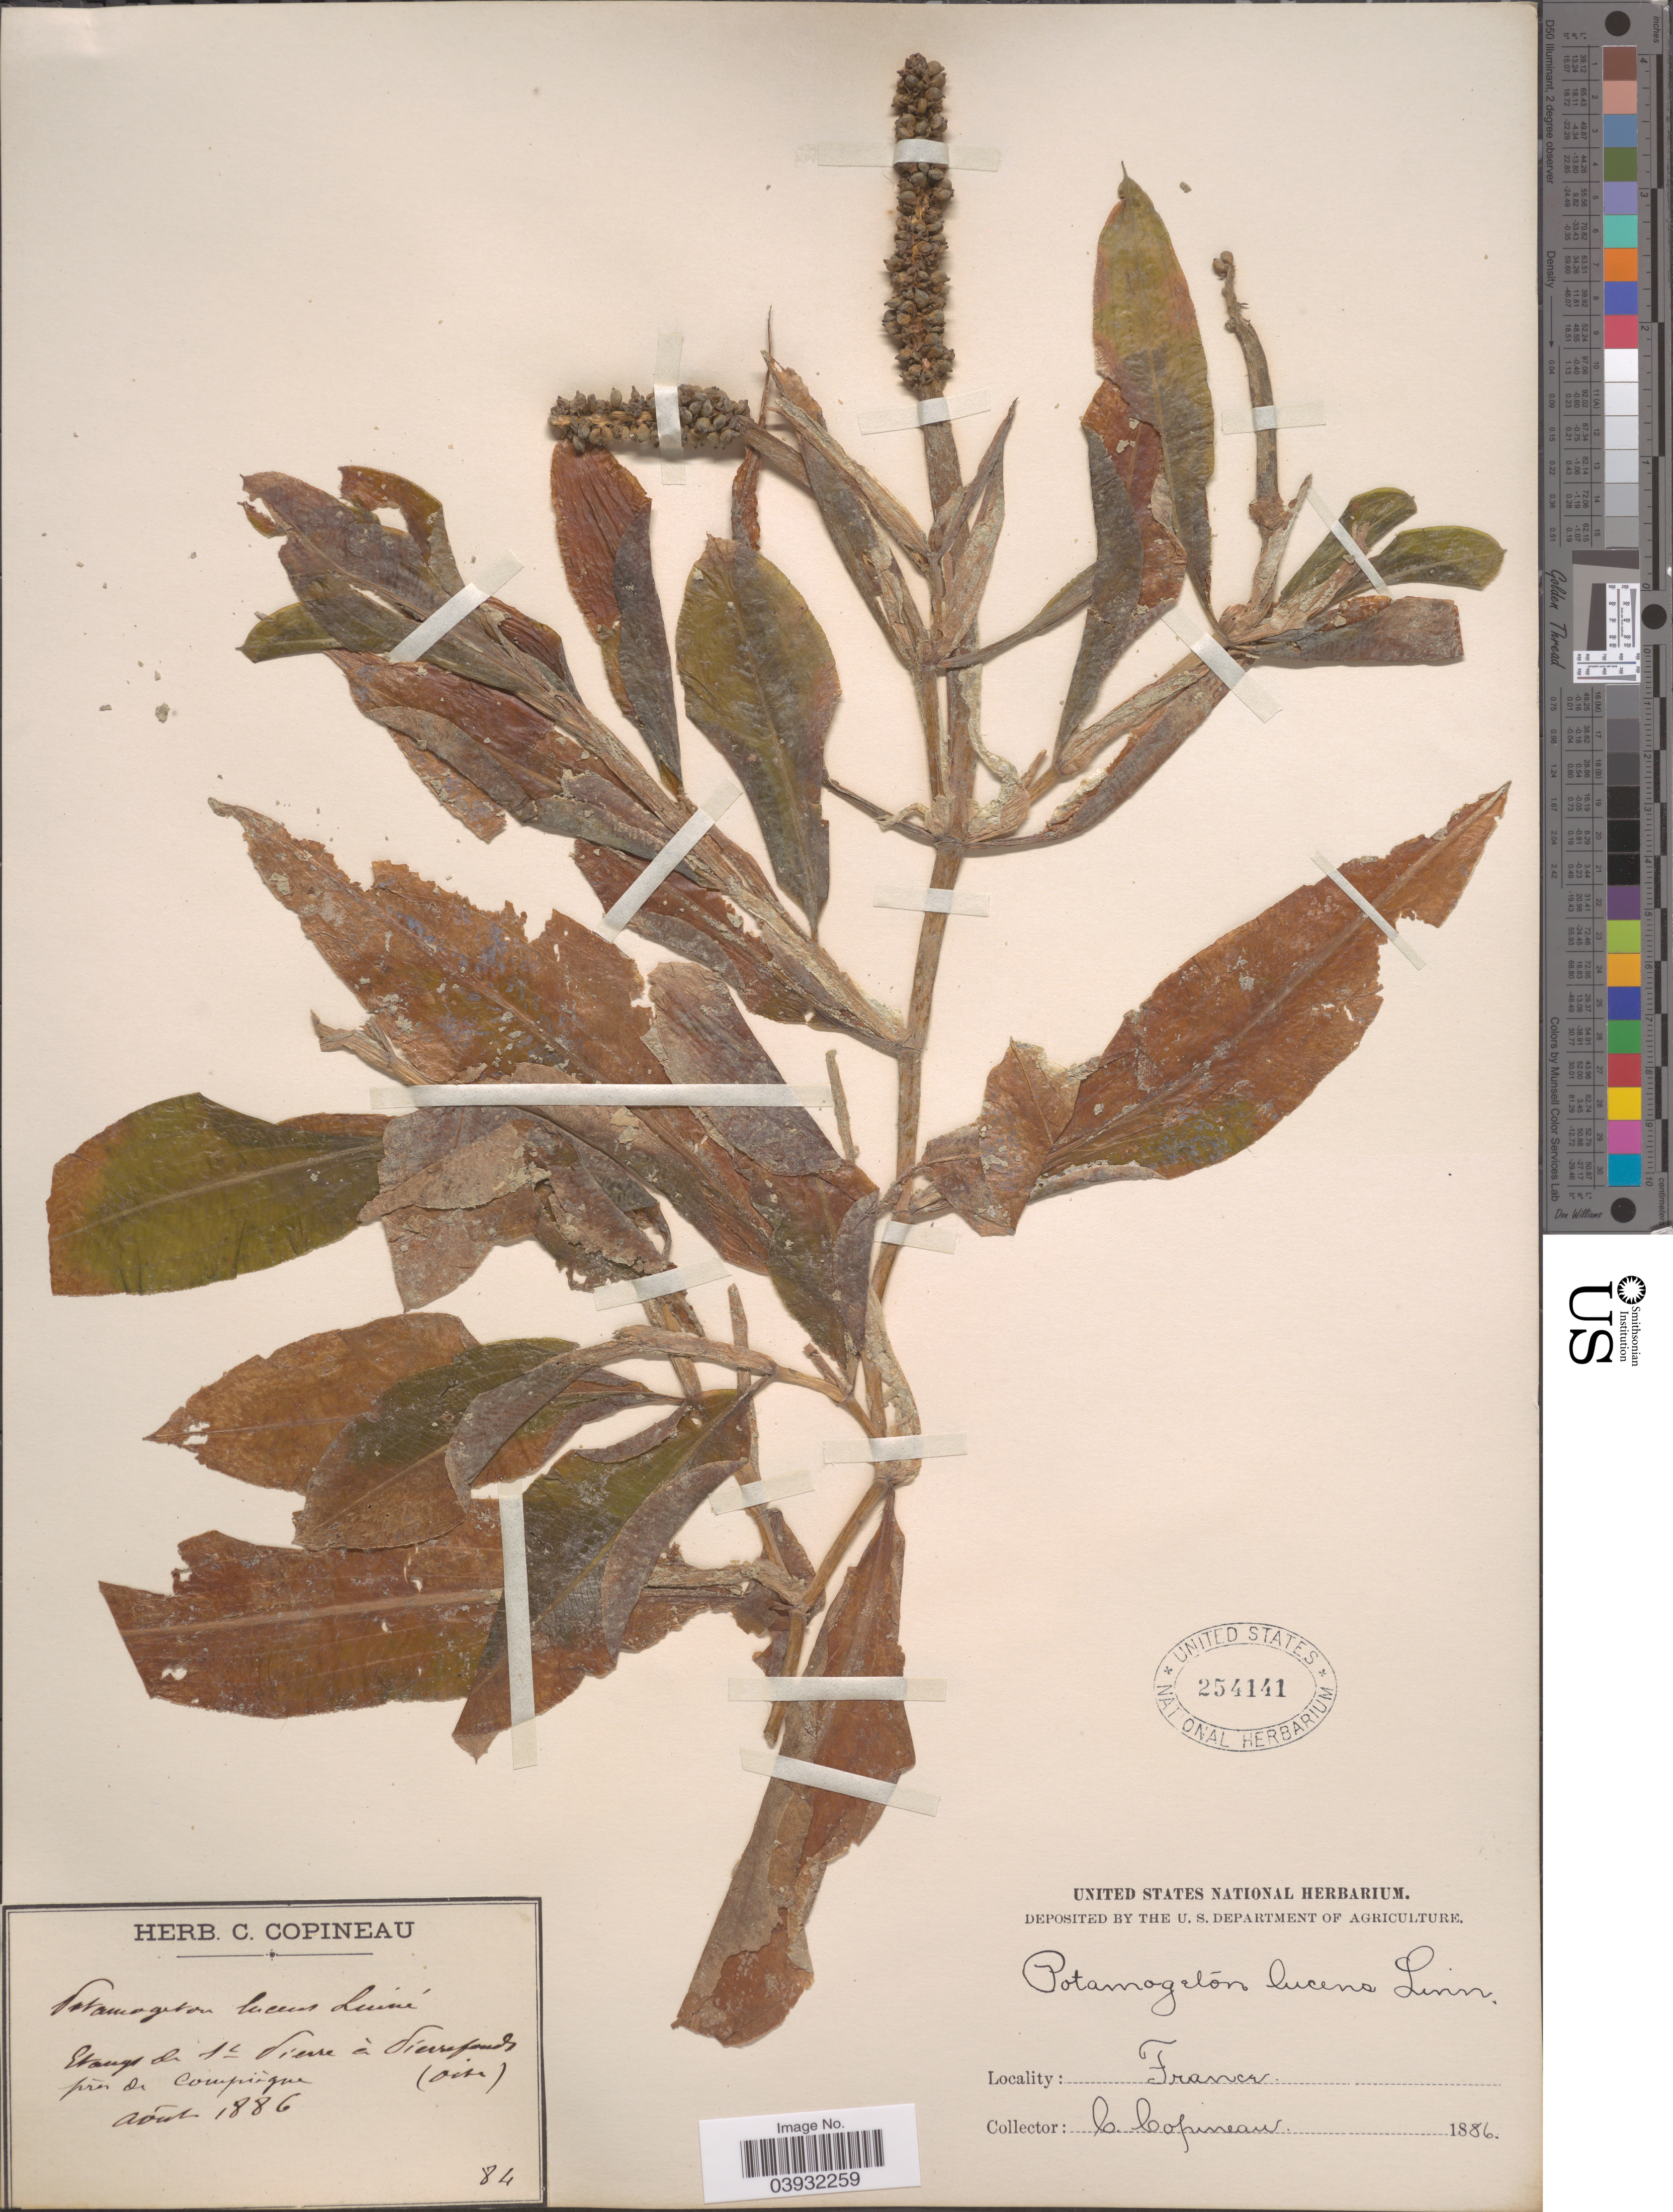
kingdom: Plantae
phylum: Tracheophyta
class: Liliopsida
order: Alismatales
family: Potamogetonaceae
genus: Potamogeton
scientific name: Potamogeton lucens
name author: L.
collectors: C. Copineau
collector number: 84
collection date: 1886-08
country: France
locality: Etangs de St Pierre à Pierrefonds près de Compiègne.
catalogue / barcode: US 254141